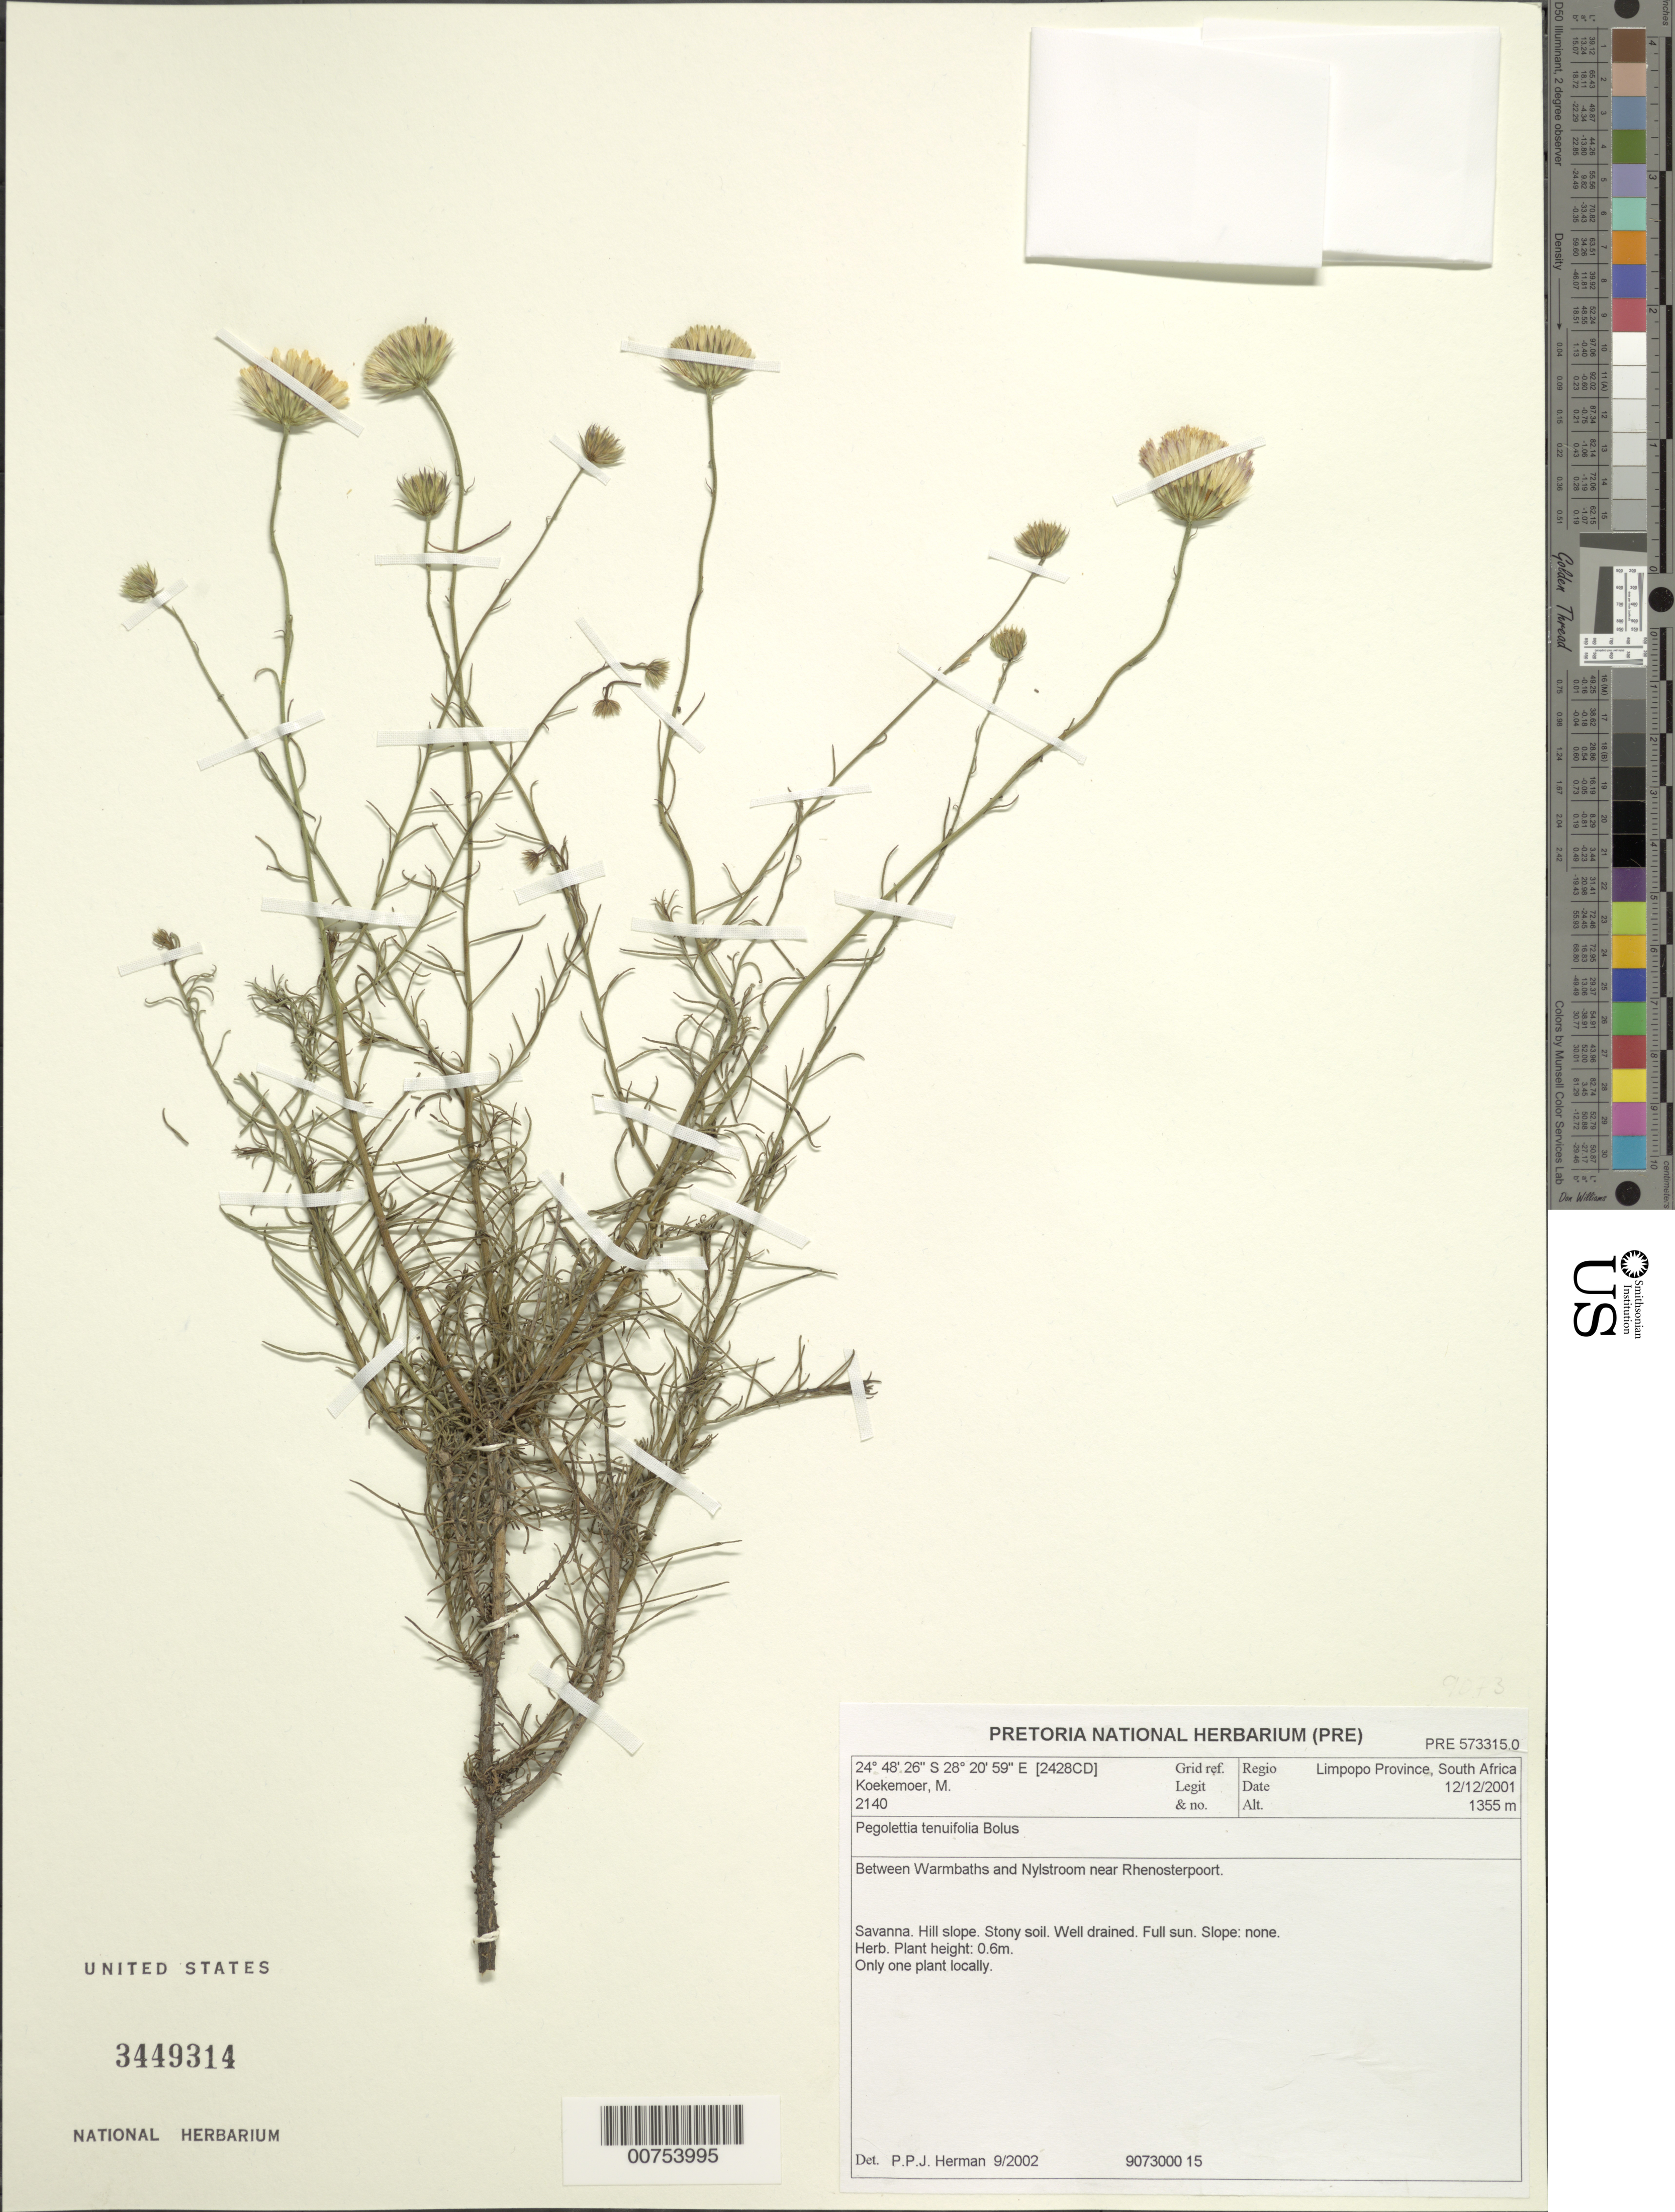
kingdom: Plantae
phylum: Tracheophyta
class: Magnoliopsida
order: Asterales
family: Asteraceae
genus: Pegolettia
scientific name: Pegolettia tenuifolia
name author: Bolus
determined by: Herman, P. P. J.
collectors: M. Koekemoer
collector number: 2140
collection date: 2001-12-12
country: South Africa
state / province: Limpopo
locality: between Warmbaths and Nylstroom, near Rhenosterpoort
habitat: Savanna; hill slope, stony soil, well-drained, full sun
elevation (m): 1355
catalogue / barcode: US 3449314